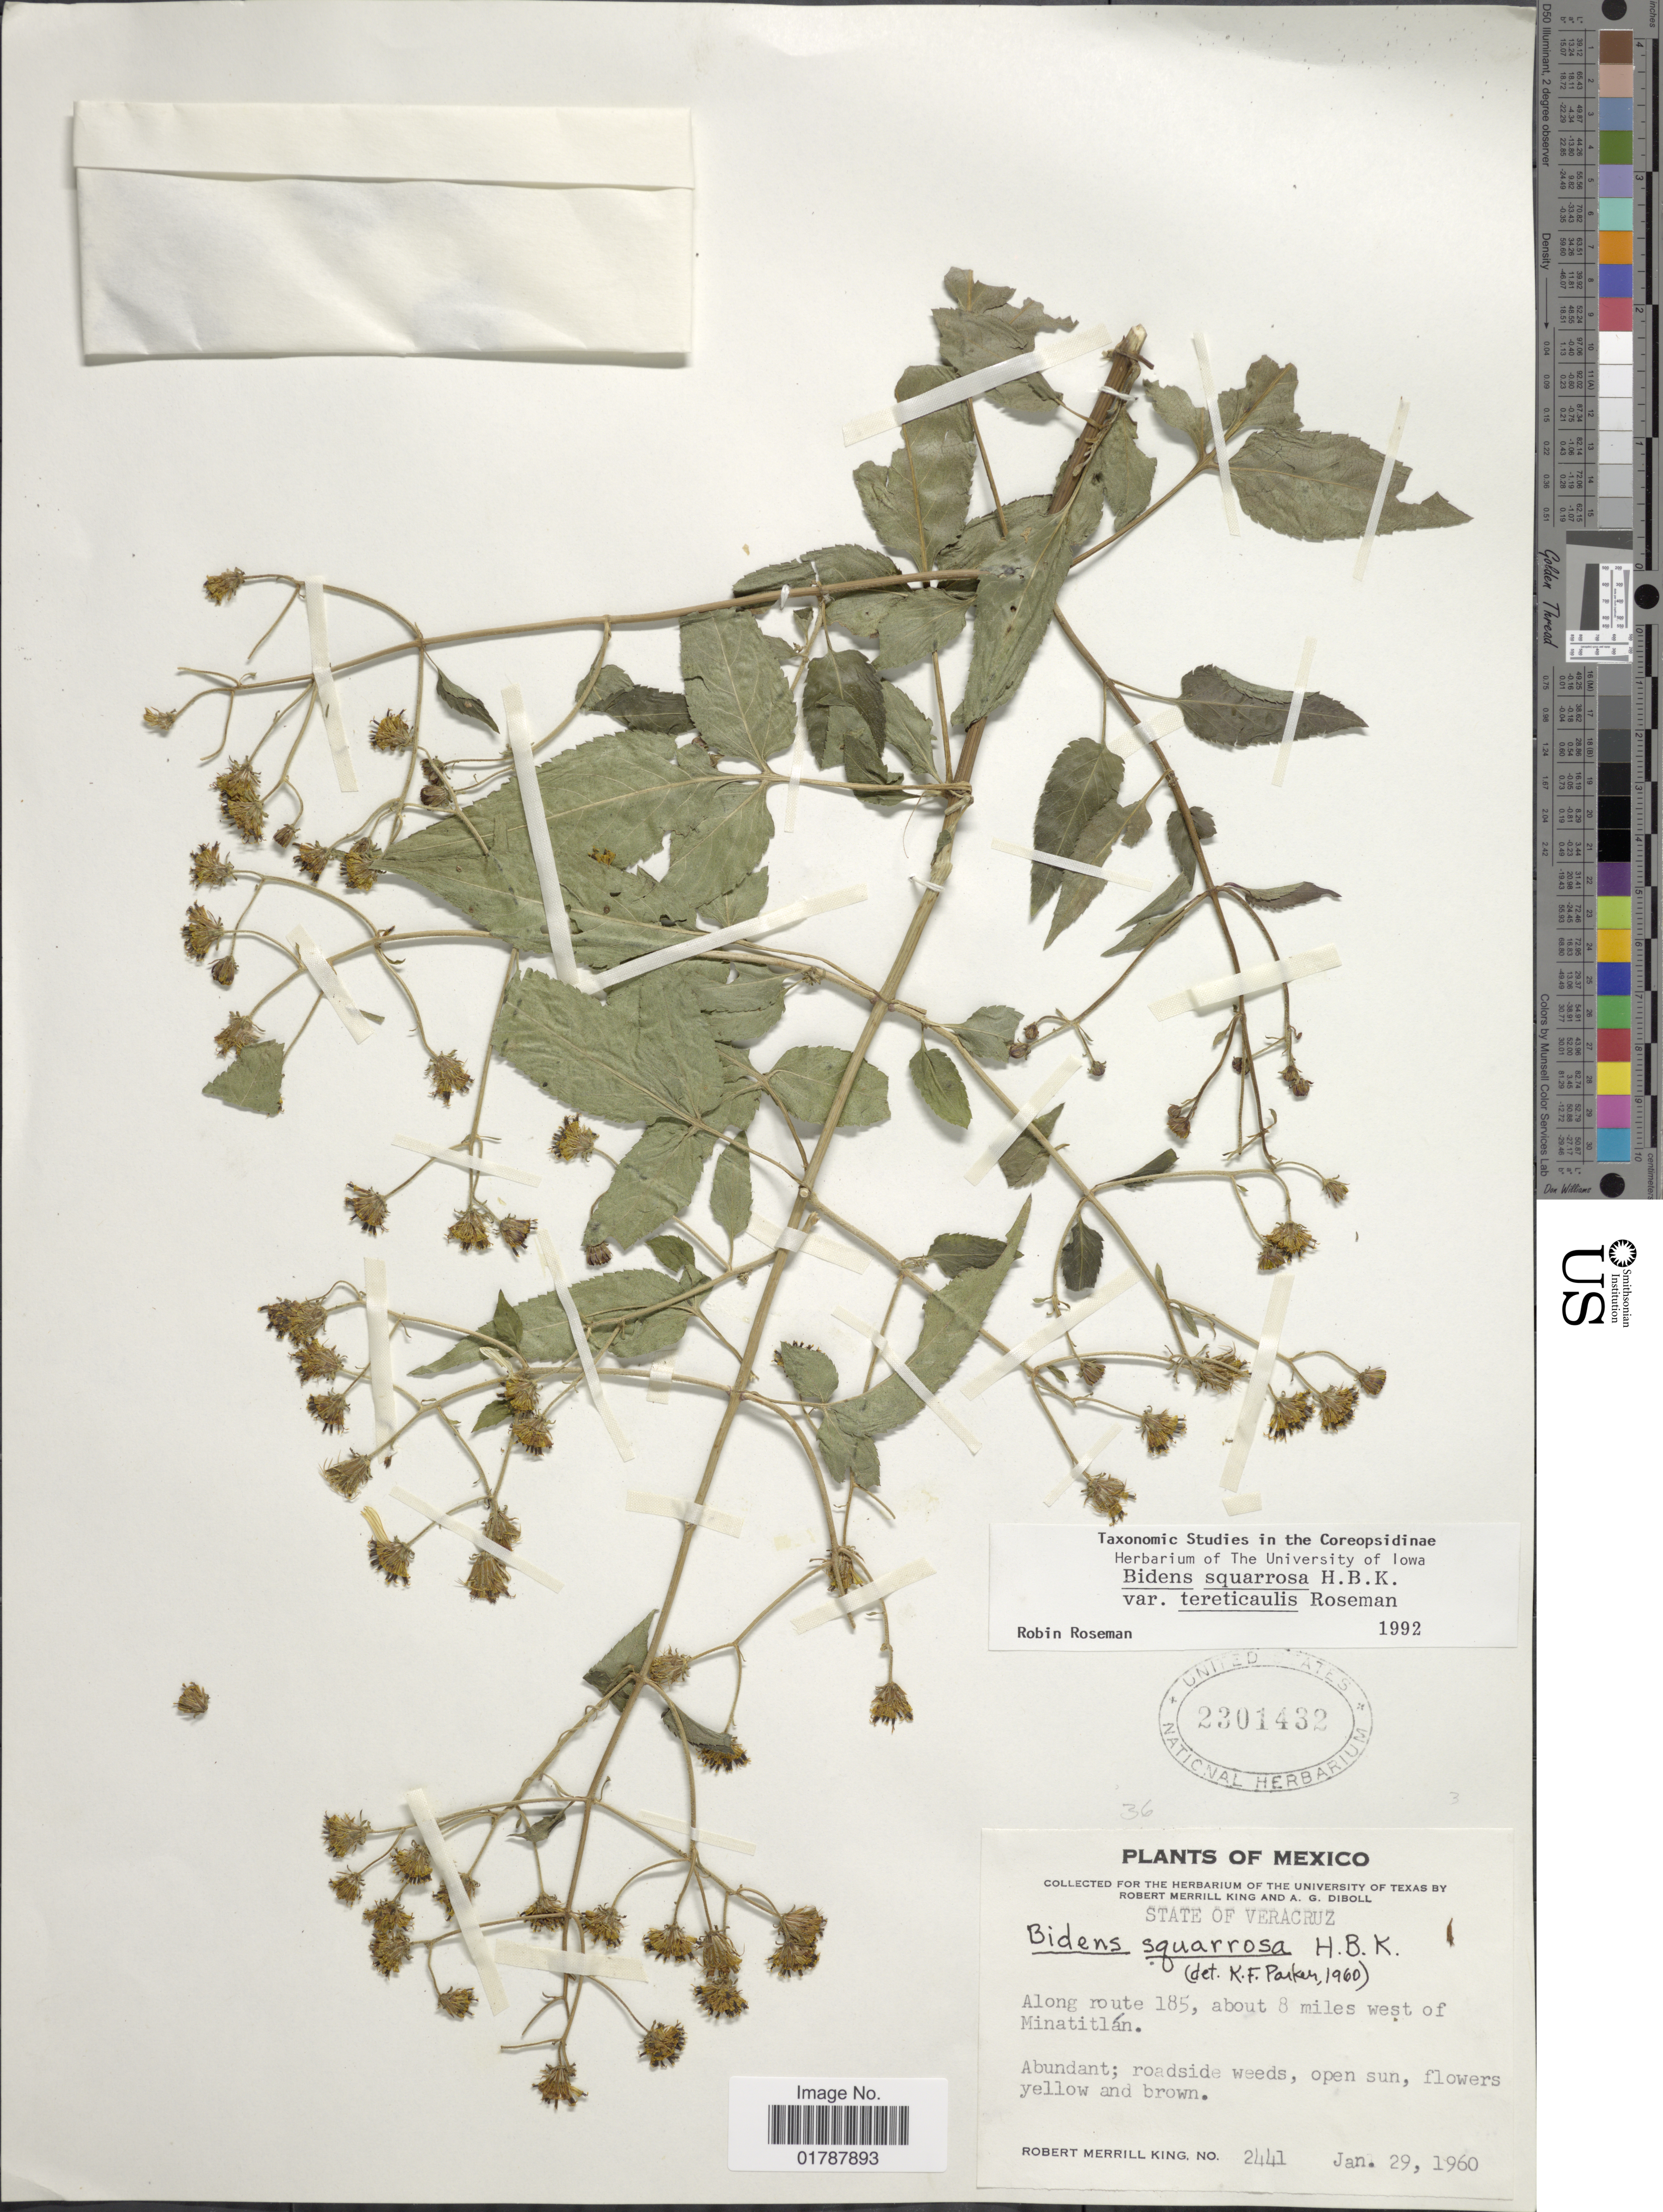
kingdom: Plantae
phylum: Tracheophyta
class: Magnoliopsida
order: Asterales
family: Asteraceae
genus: Bidens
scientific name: Bidens squarrosa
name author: Kunth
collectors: R. M. King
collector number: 2441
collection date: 1960-01-29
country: Mexico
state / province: Veracruz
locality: State of VeraCruz, Along route 185, about 8 miles west of Minatitlan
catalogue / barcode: US 2301432